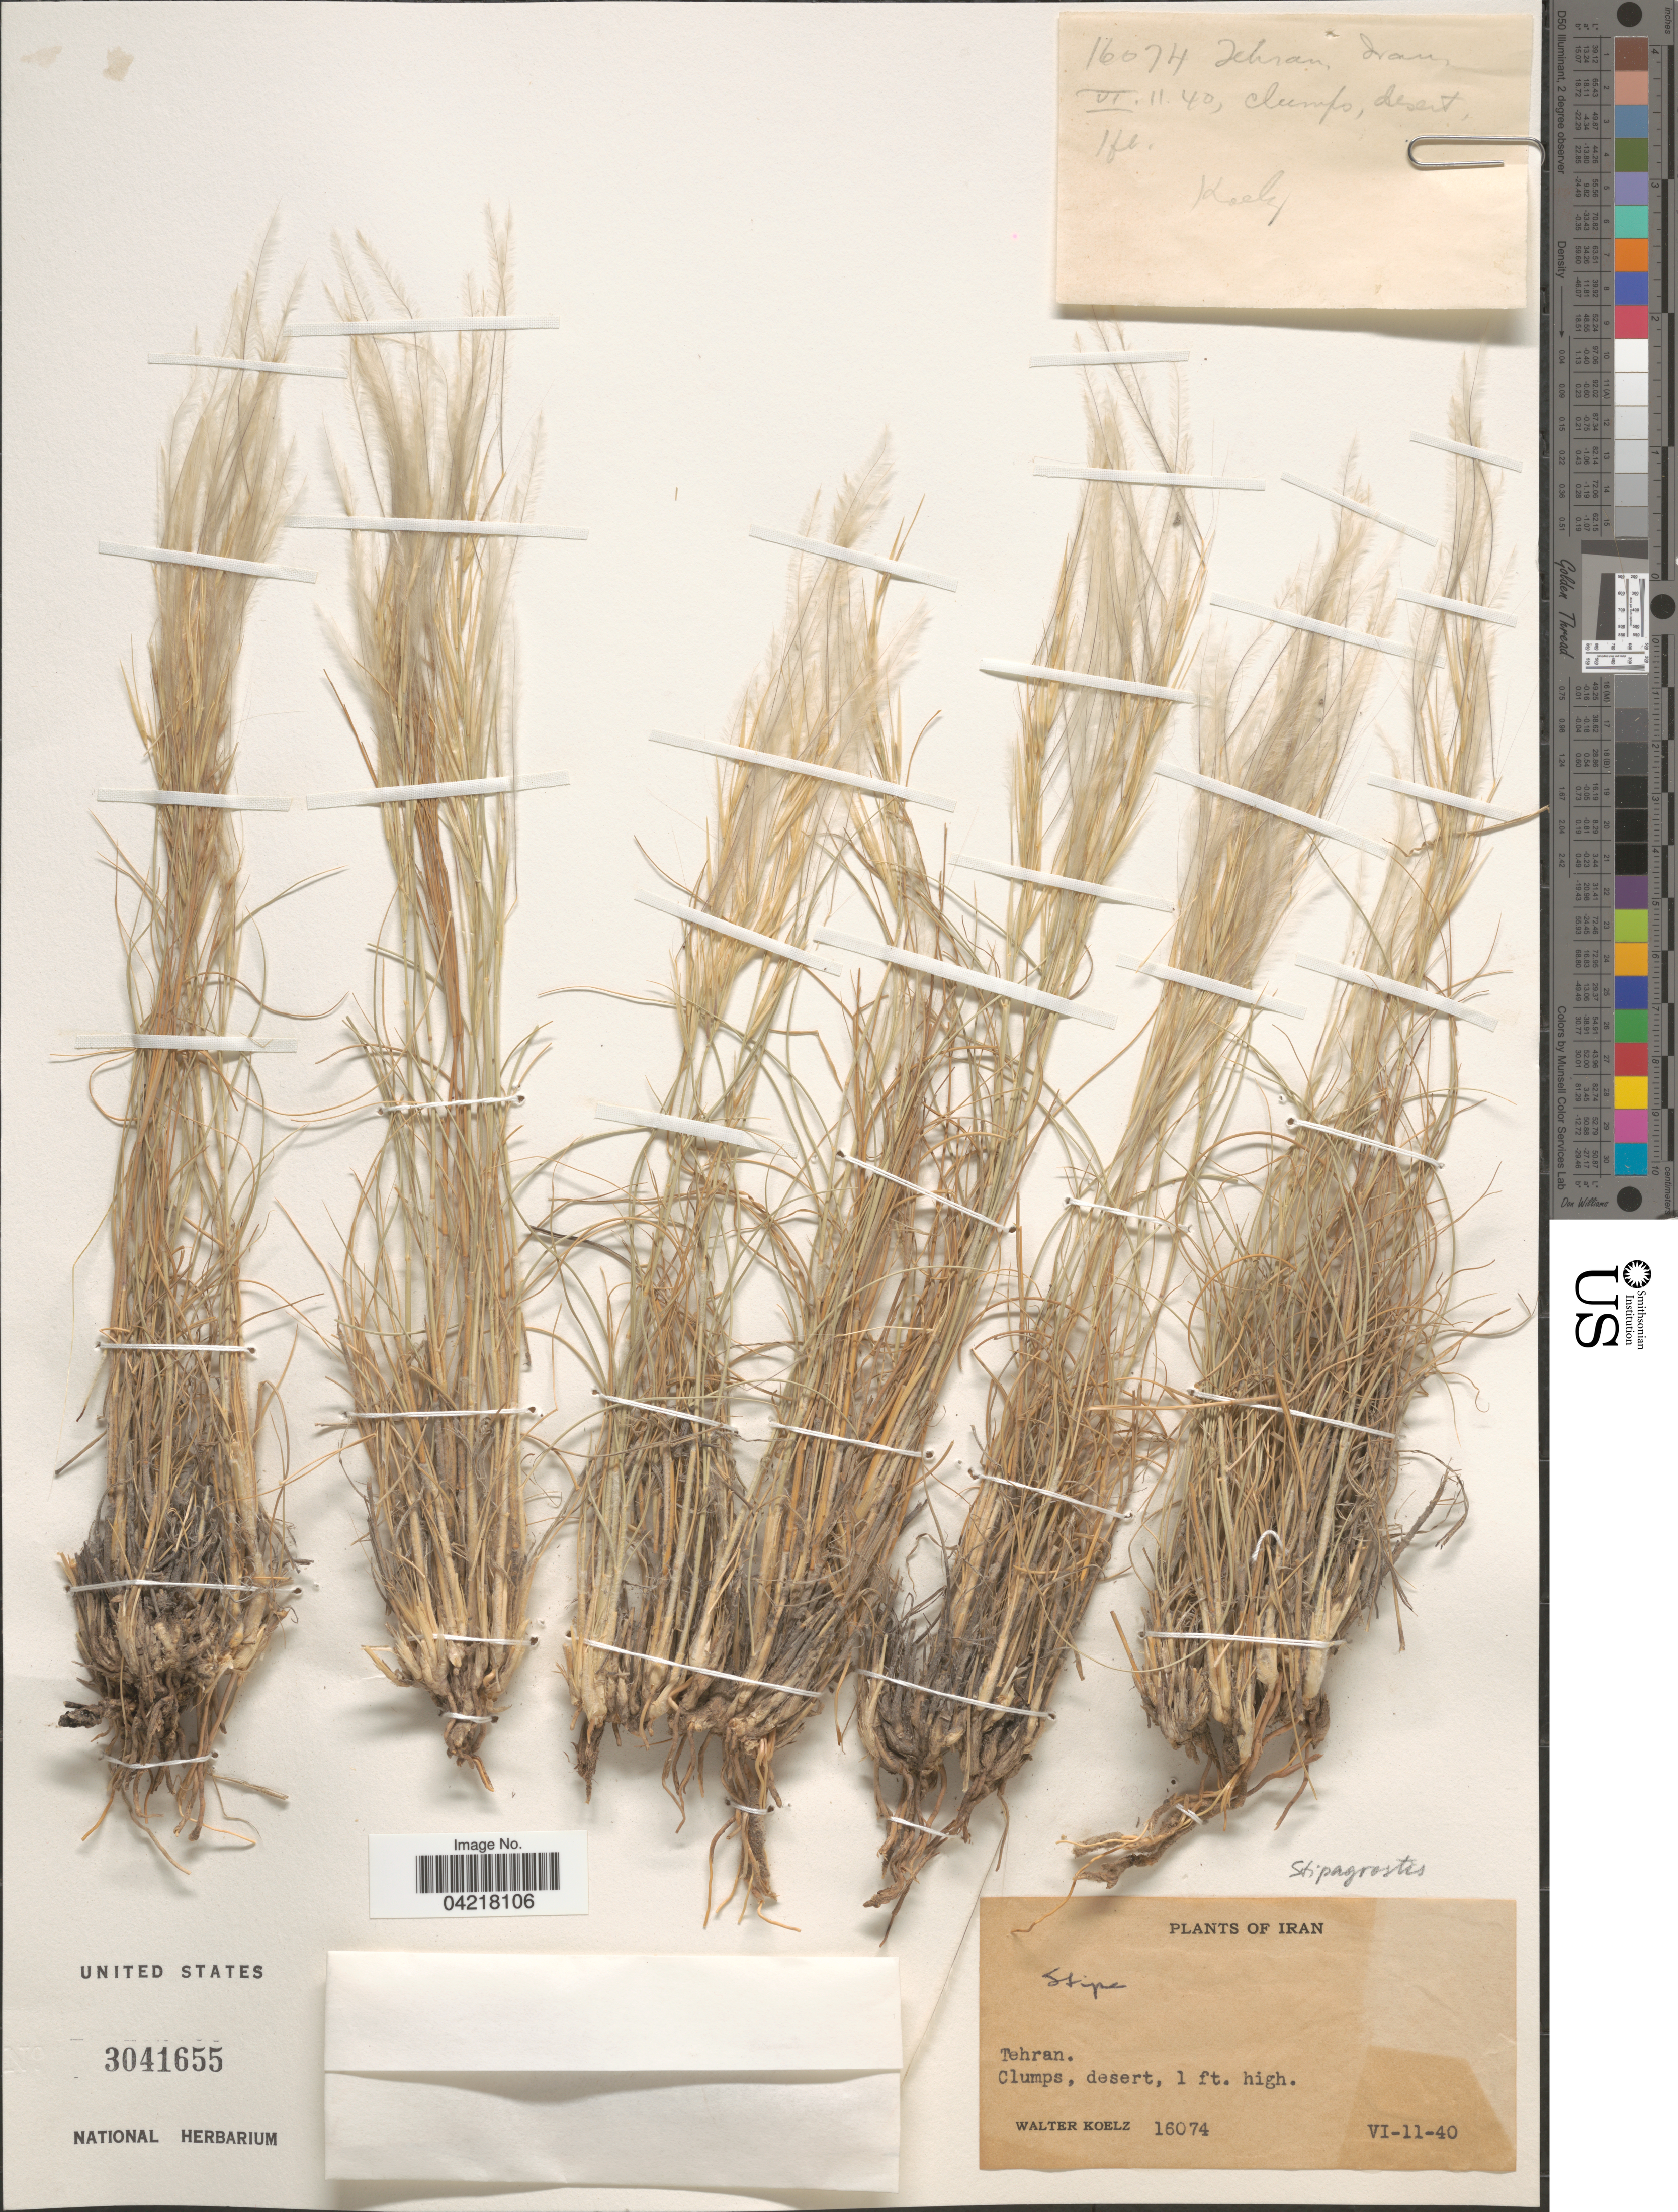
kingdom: Plantae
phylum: Tracheophyta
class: Liliopsida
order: Poales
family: Poaceae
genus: Stipagrostis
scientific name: Stipagrostis sp.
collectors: W. N. Koelz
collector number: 16074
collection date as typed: Transcribed d/m/y: 11/6/40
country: Iran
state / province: Tehran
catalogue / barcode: US 3041655